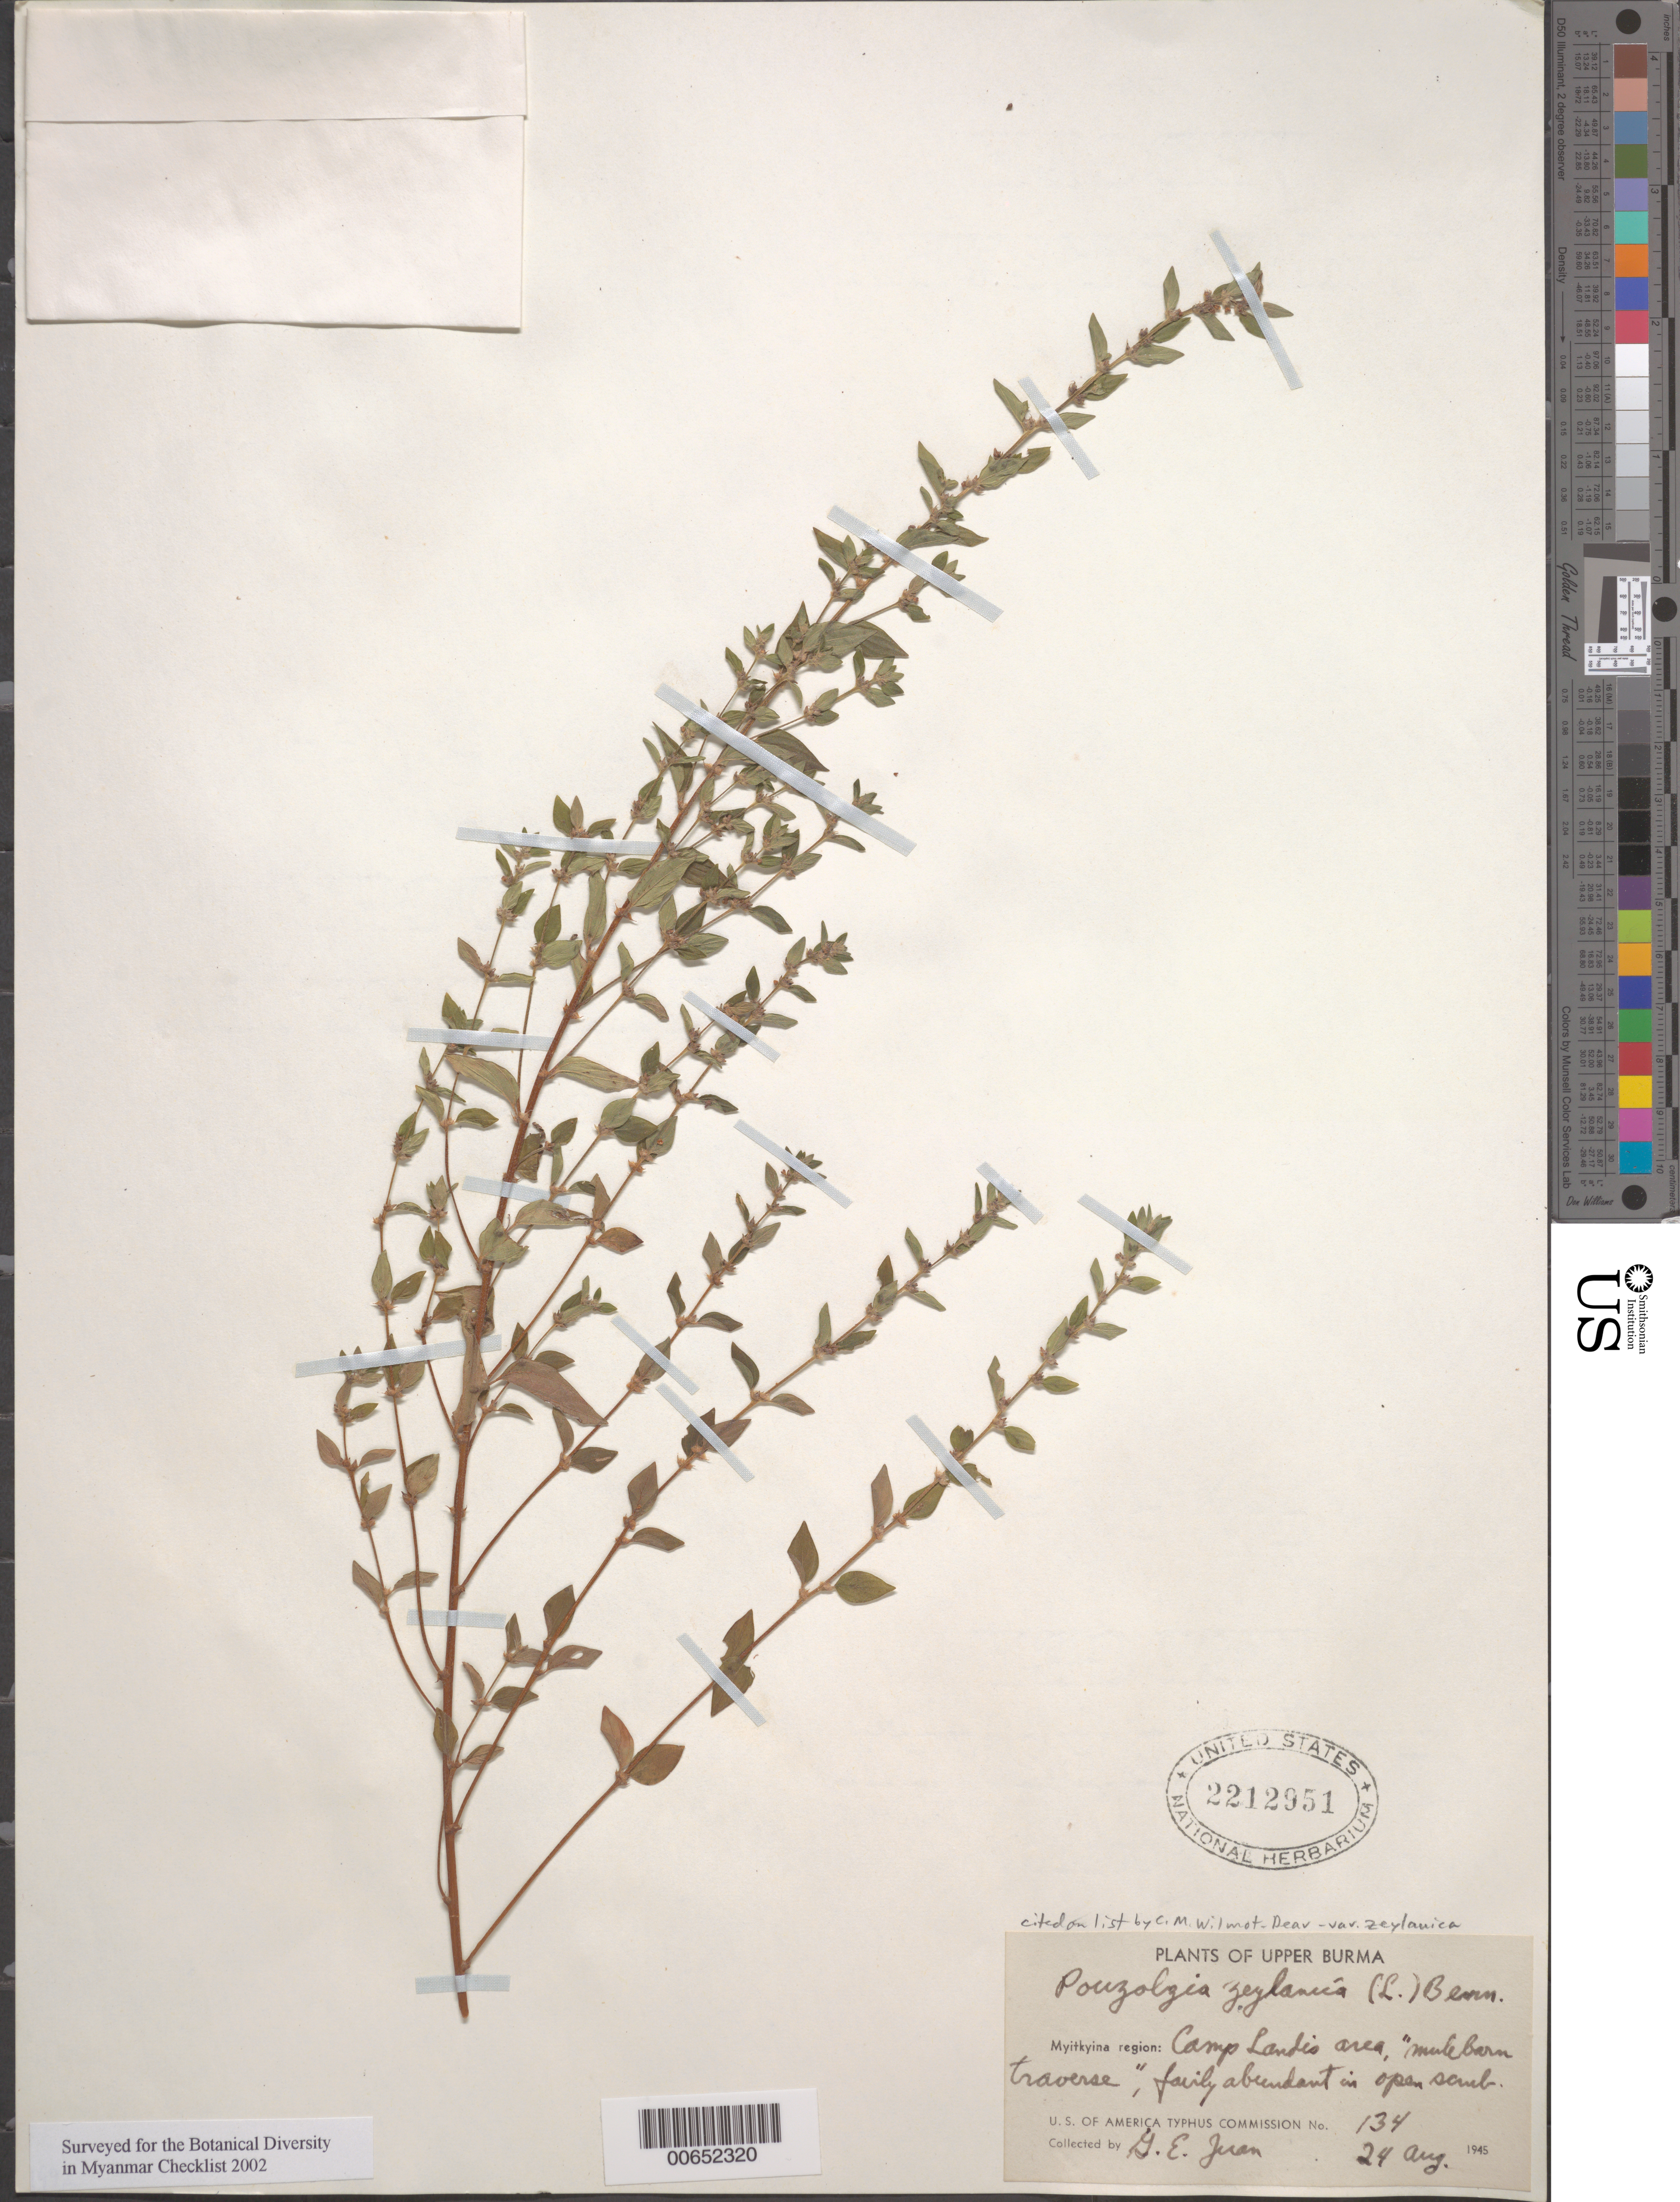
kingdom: Plantae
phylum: Tracheophyta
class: Magnoliopsida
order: Rosales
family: Urticaceae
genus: Pouzolzia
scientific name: Pouzolzia zeylanica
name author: (L.) Benn.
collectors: G. Juan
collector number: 134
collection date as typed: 24 Aug 1945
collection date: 1945-08-24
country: Myanmar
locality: Myitkyina region, Camp Landis area, "Mule Barn traverse".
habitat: In open scrub.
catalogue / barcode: US 2212951